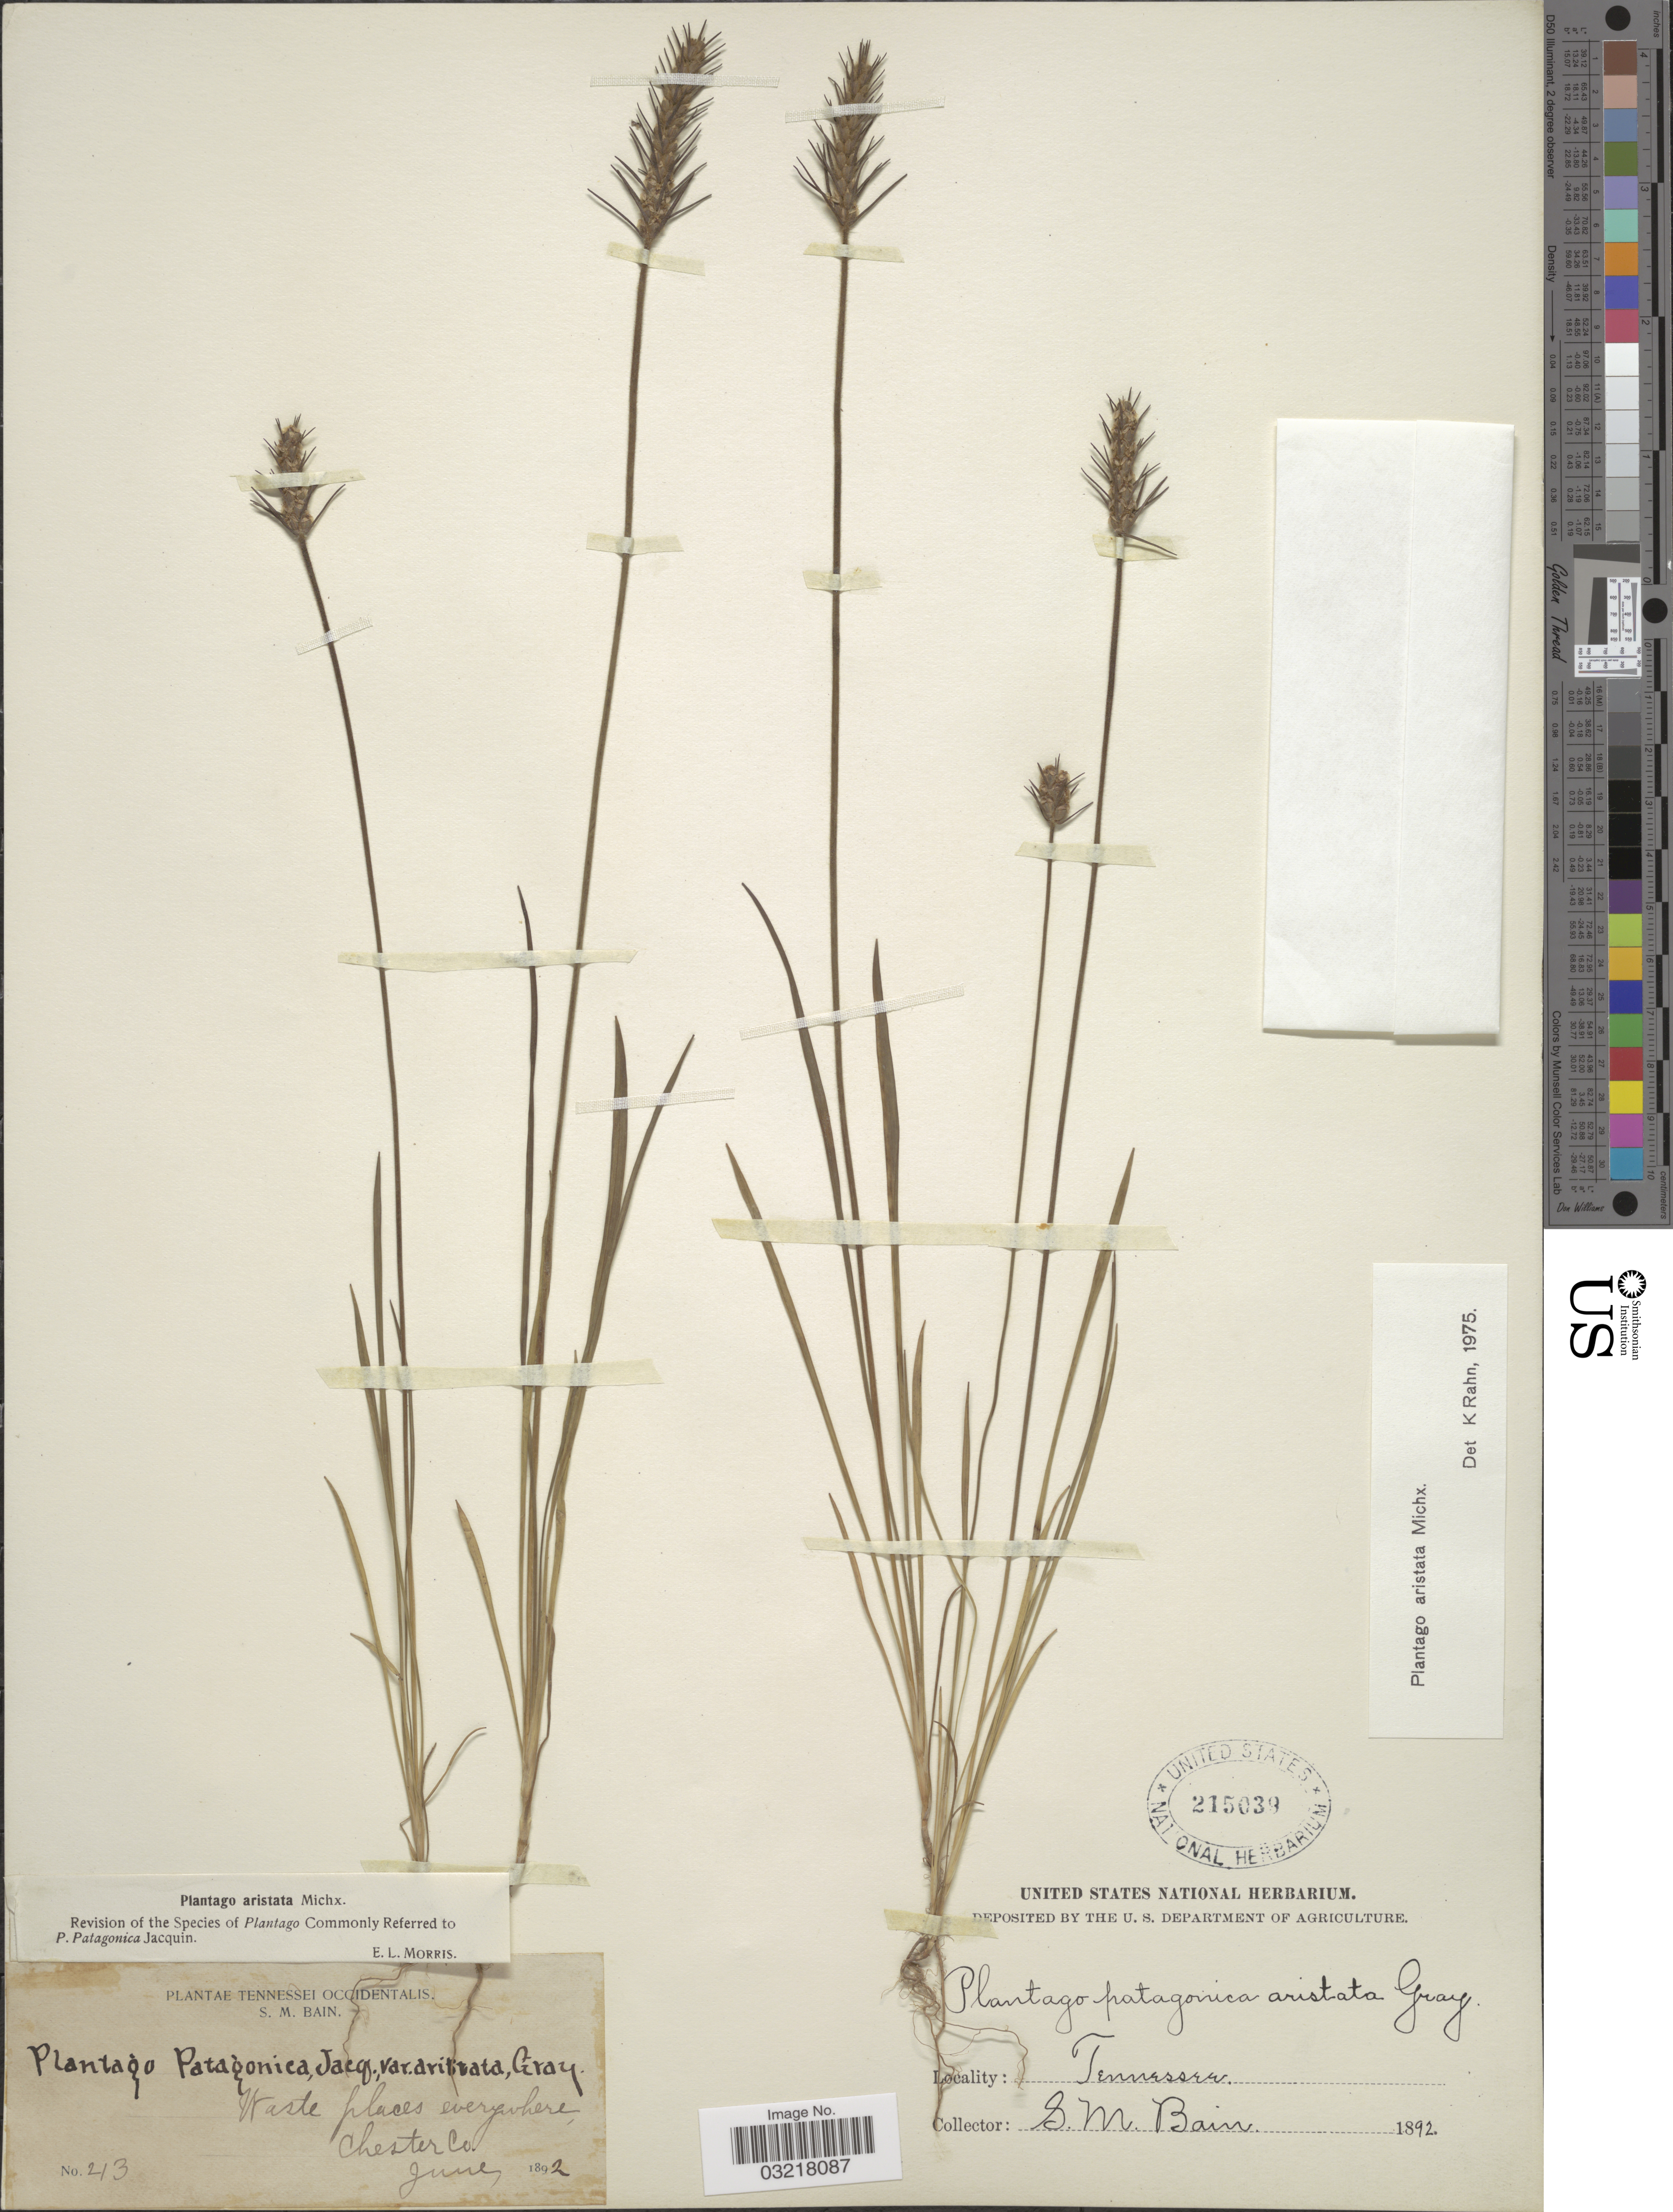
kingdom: Plantae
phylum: Tracheophyta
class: Magnoliopsida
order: Lamiales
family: Plantaginaceae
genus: Plantago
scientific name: Plantago aristata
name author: Michx.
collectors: S. M. Bain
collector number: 43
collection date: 1892-06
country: United States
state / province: Tennessee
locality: Tennessei Occidentalis. Chester Co.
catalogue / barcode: US 215039